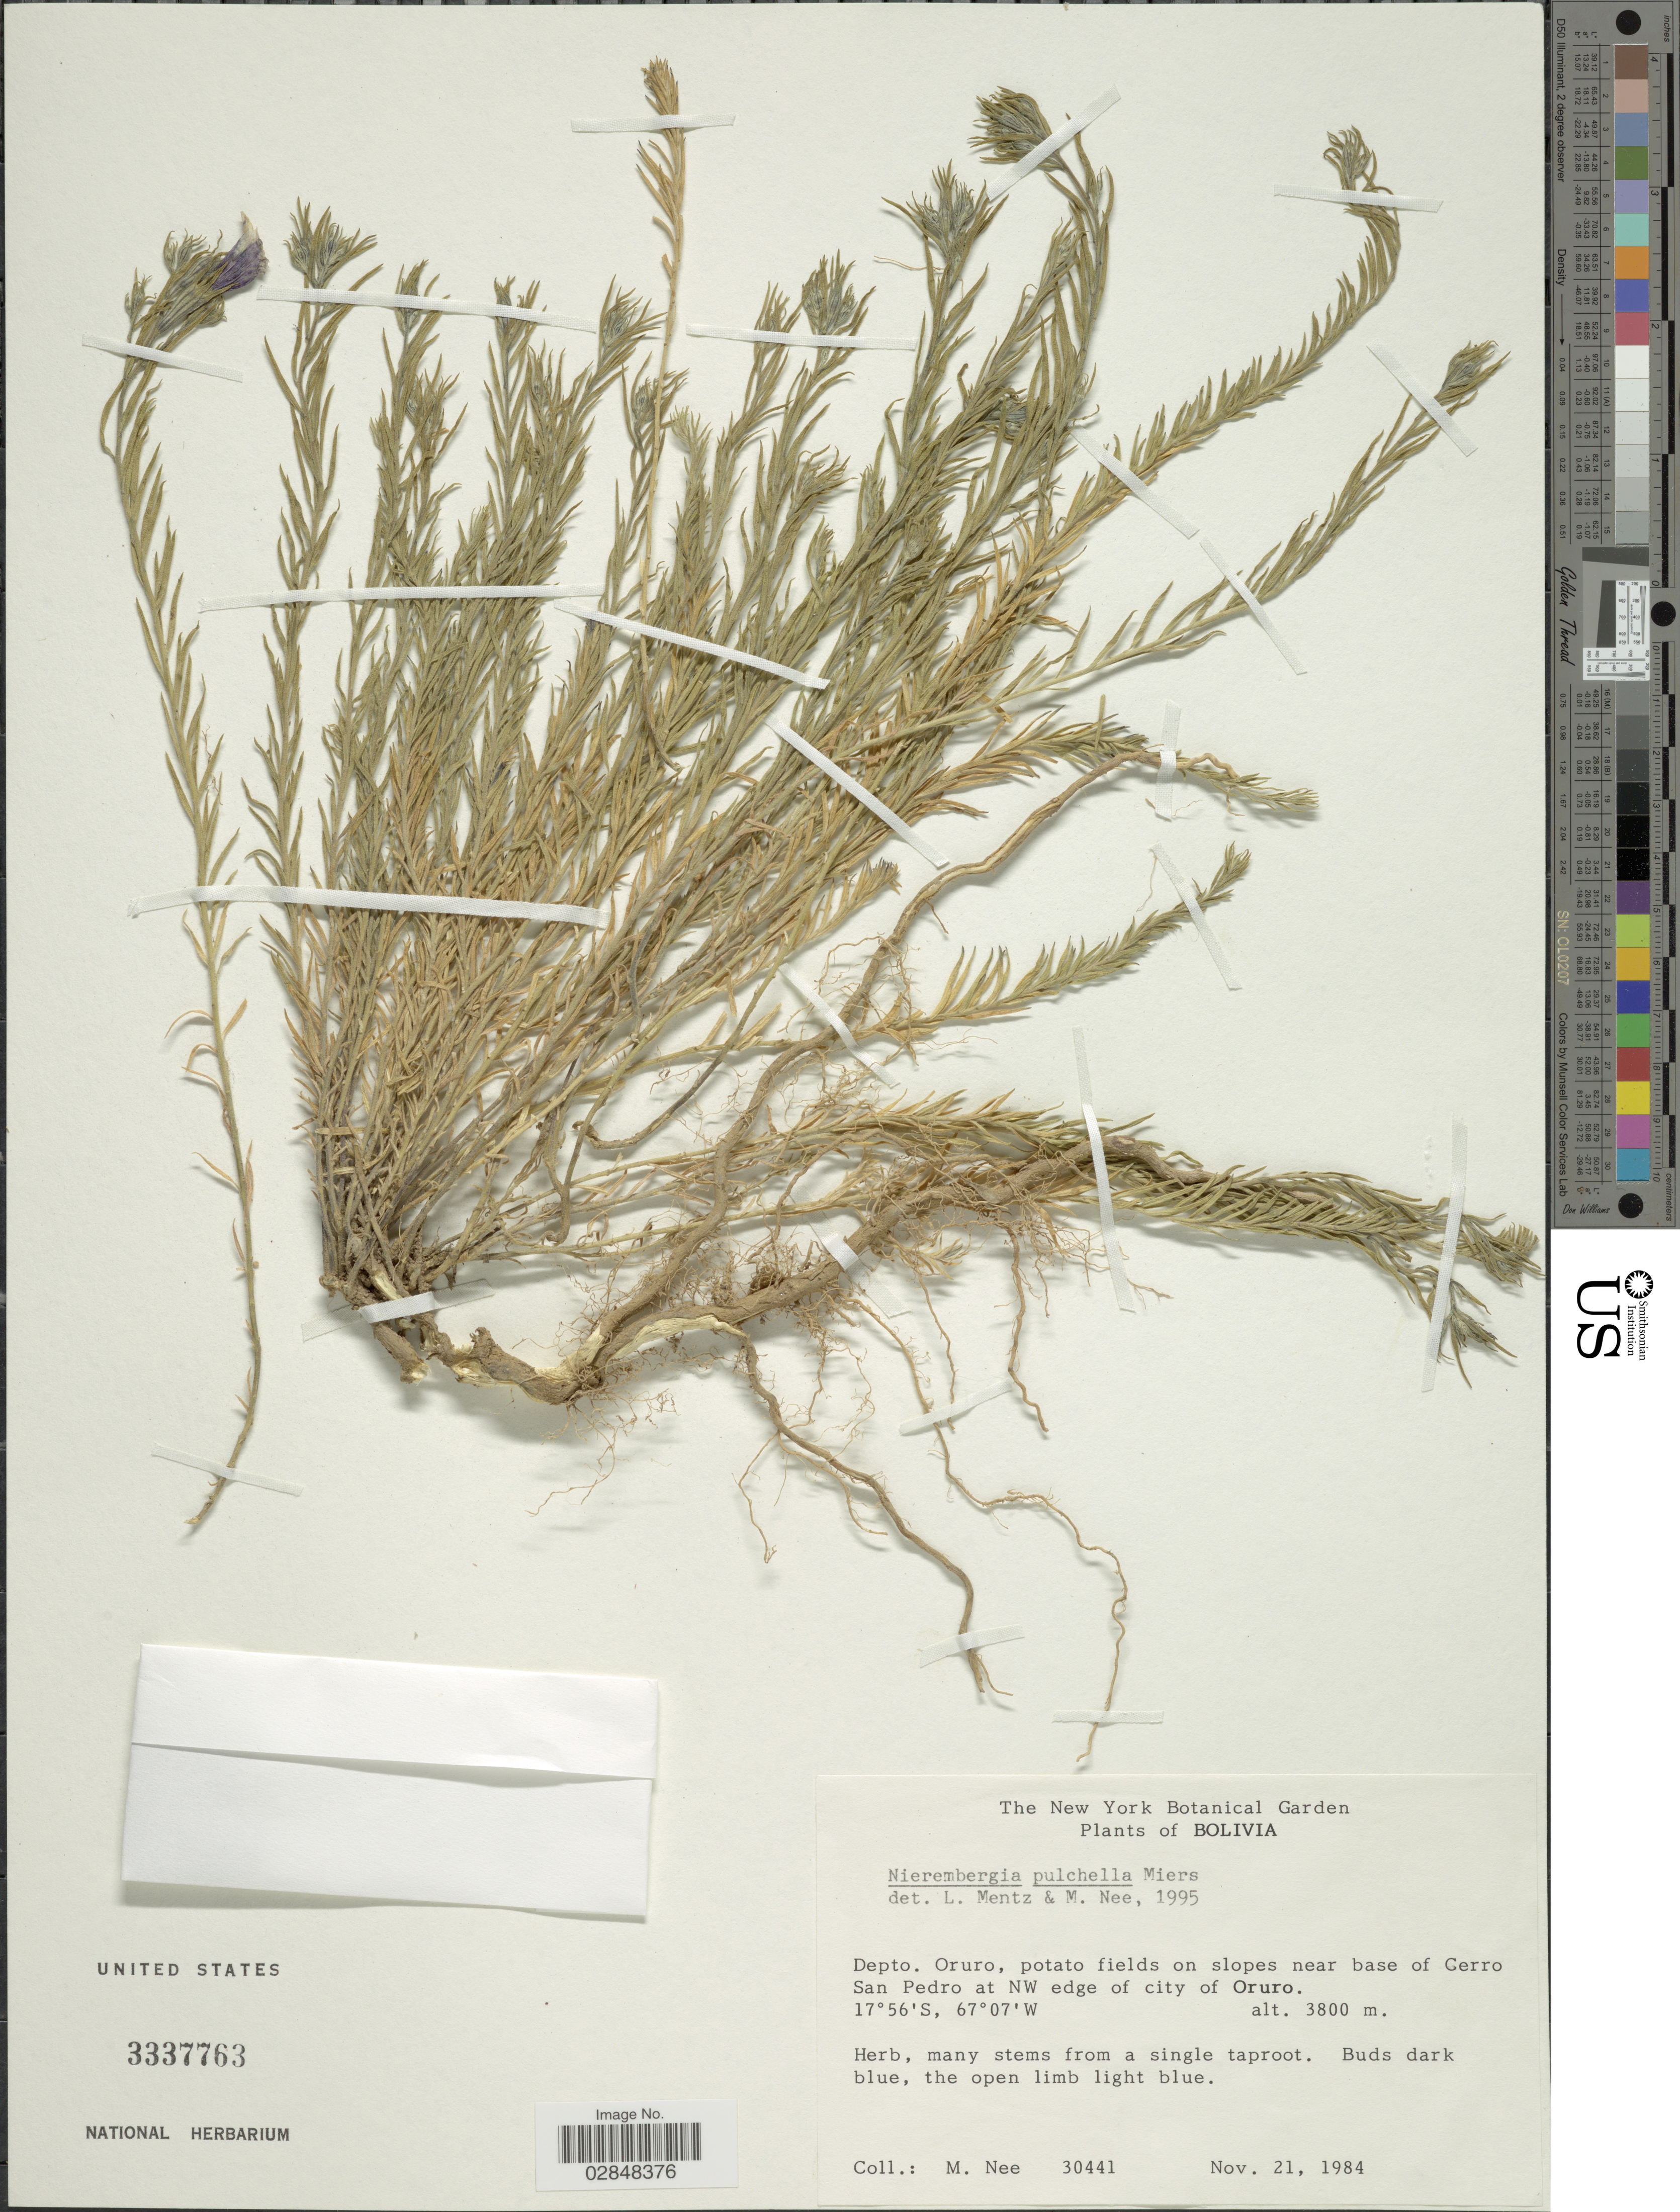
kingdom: Plantae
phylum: Tracheophyta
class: Magnoliopsida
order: Solanales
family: Solanaceae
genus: Nierembergia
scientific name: Nierembergia pulchella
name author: Miers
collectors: M. Nee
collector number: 30441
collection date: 1984-11-21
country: Bolivia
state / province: Oruro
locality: Depto. Oruro, potato fields on slopes near base of Cerro San Pedro at NW edge of city of Oruro.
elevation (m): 3800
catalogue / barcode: US 3337763